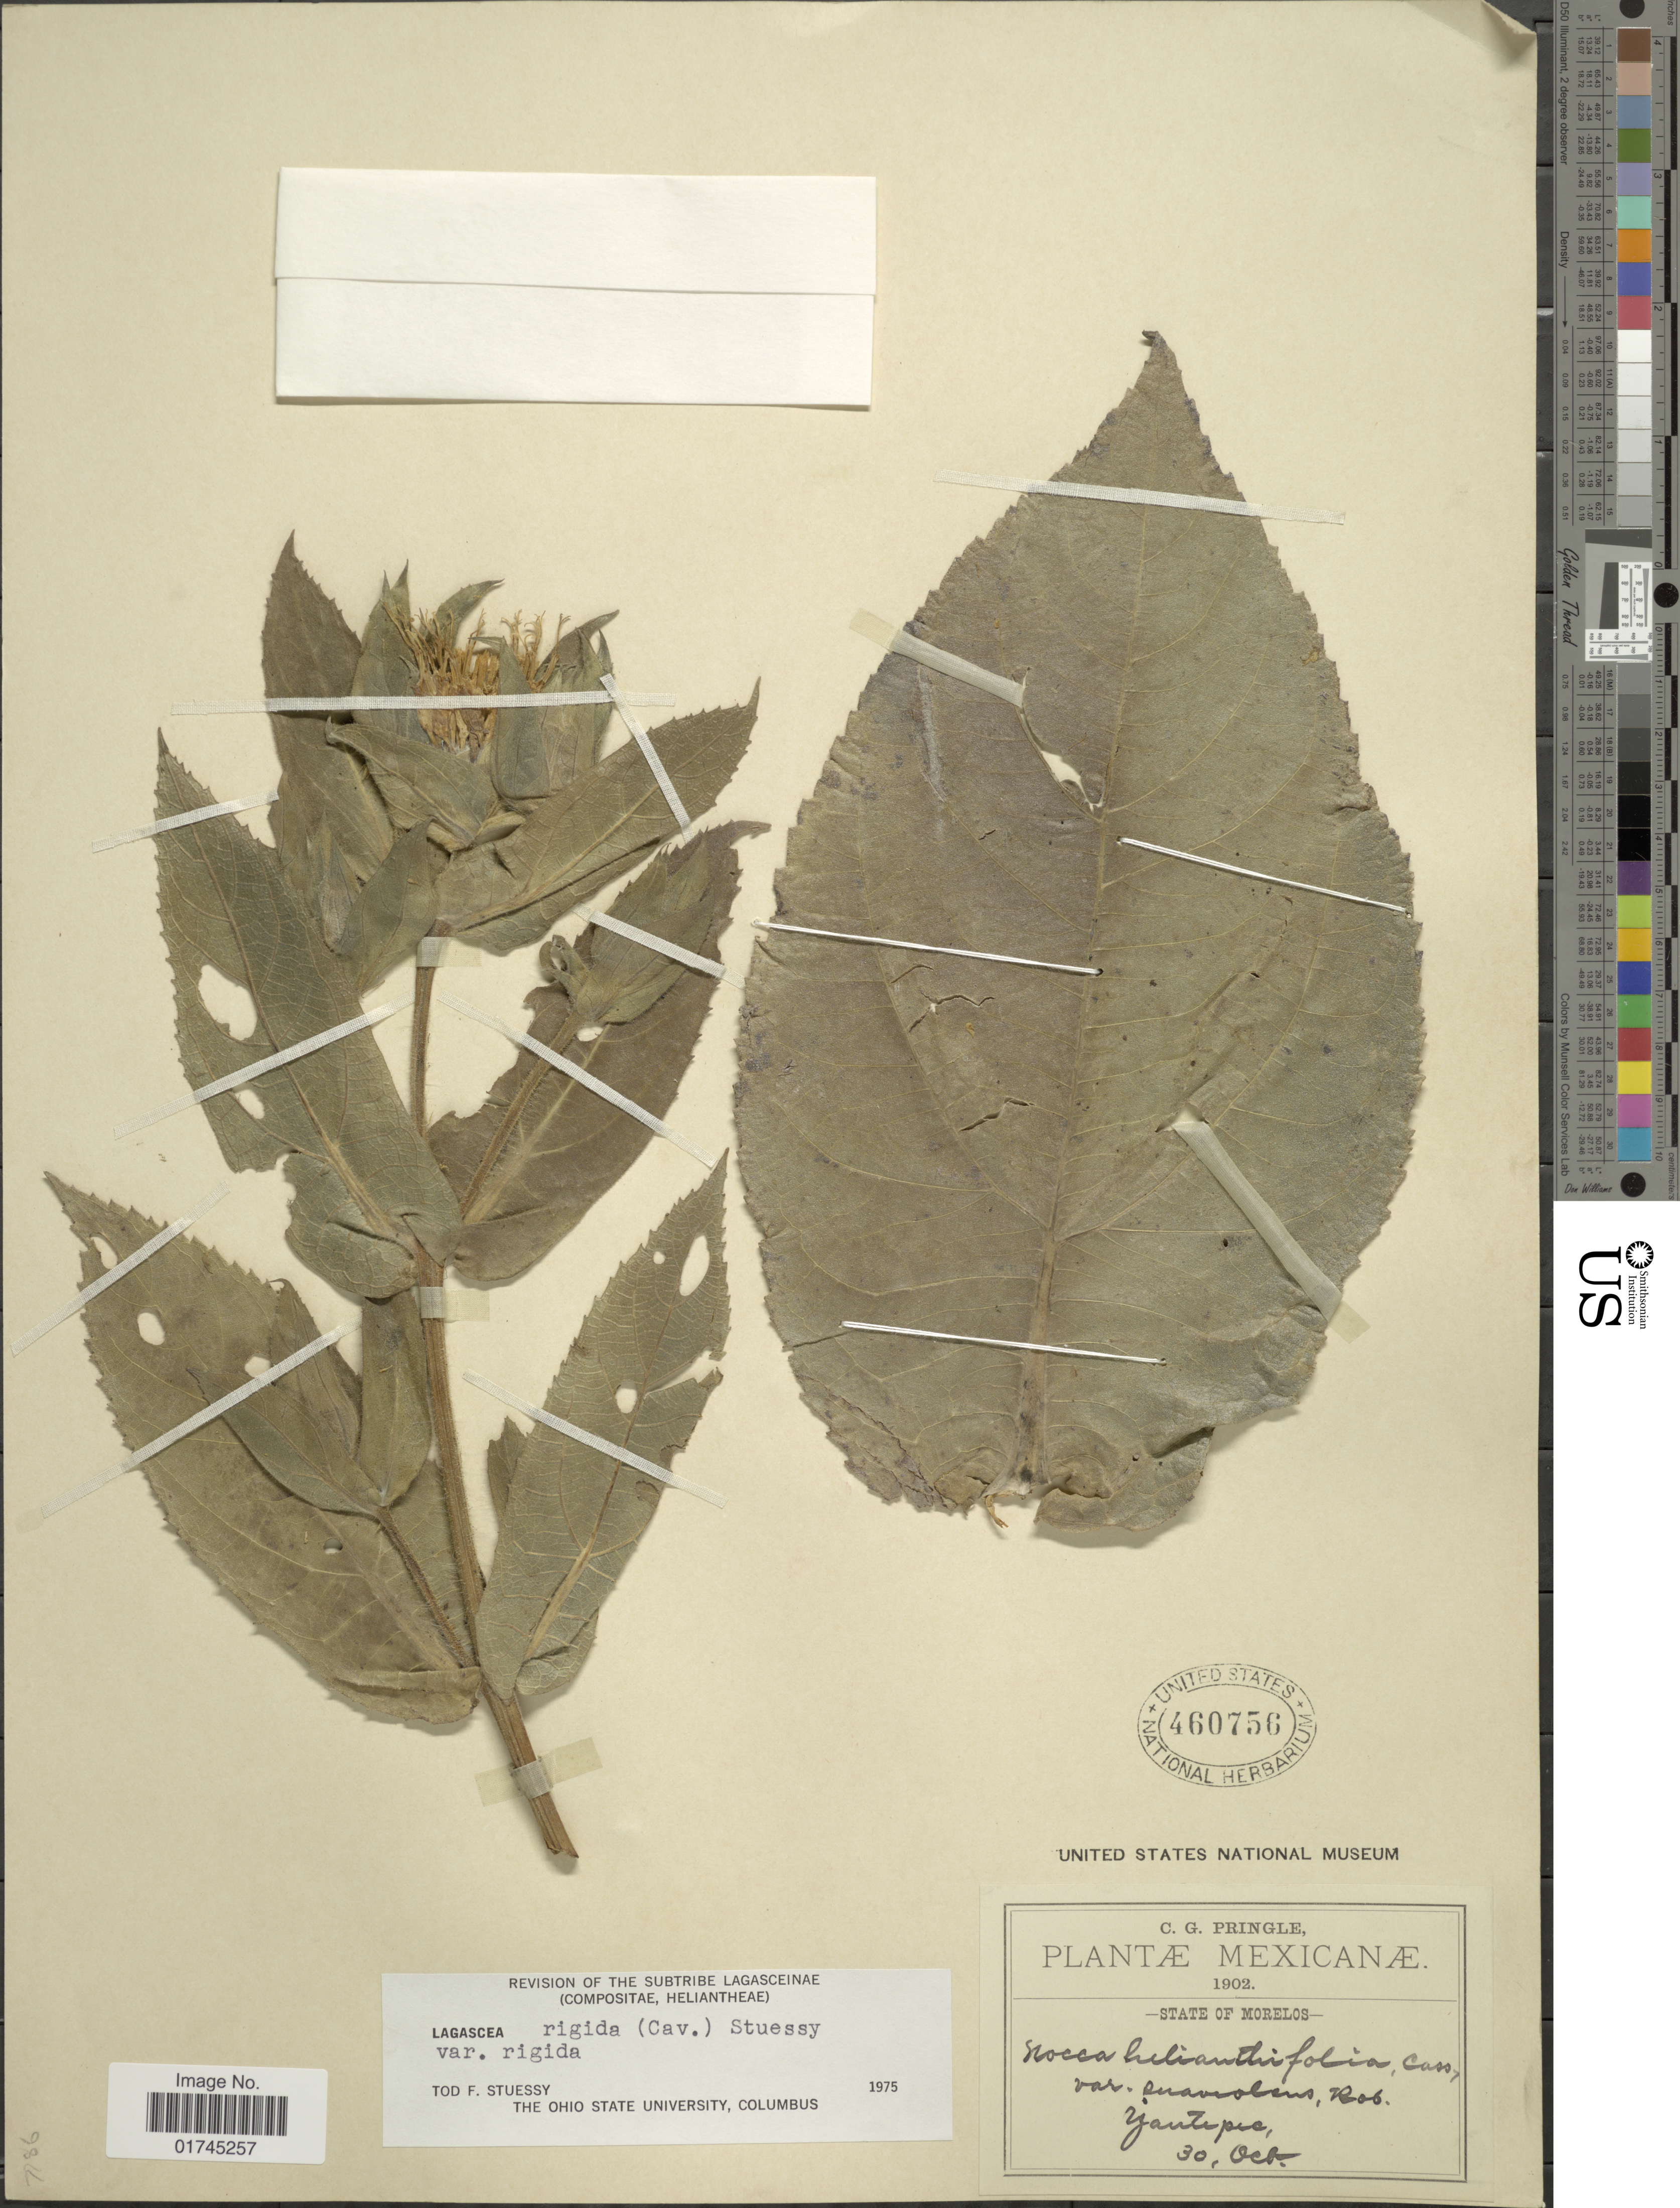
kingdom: Plantae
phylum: Tracheophyta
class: Magnoliopsida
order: Asterales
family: Asteraceae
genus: Lagascea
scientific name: Lagascea helianthifolia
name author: Kunth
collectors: C. G. Pringle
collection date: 1902-10-30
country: Mexico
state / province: Morelos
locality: Yautepec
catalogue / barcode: US 460756